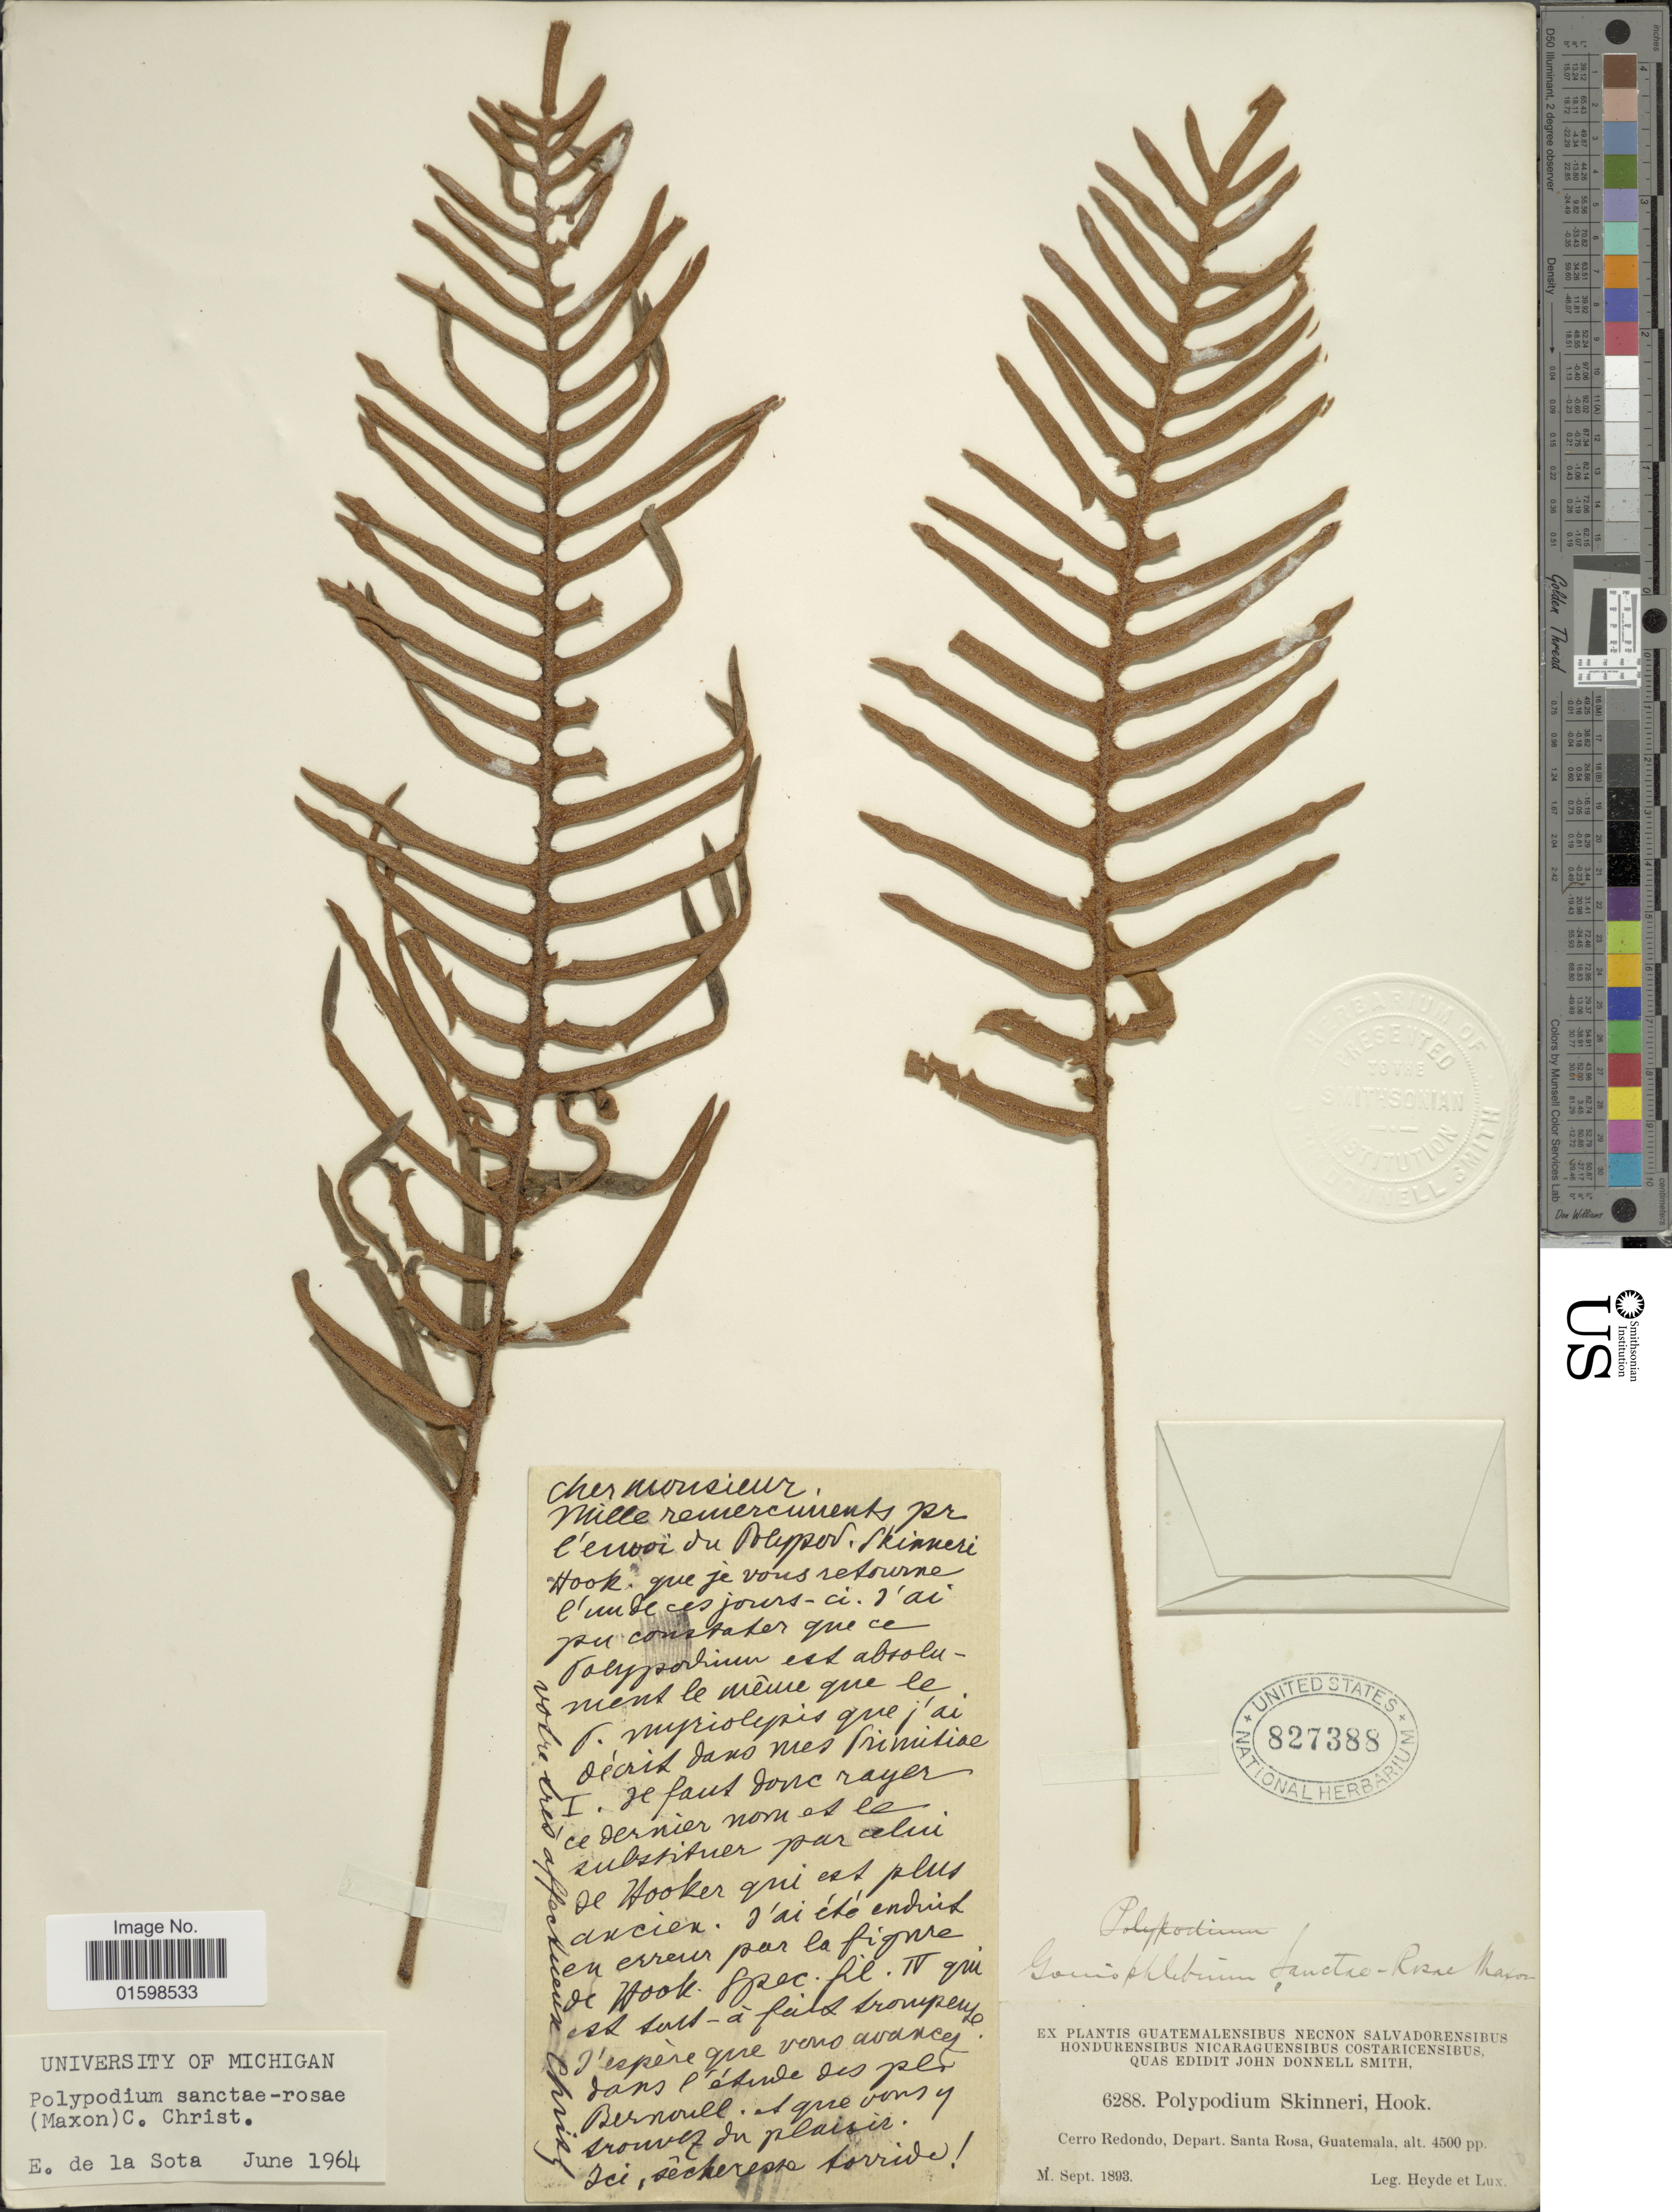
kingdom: Plantae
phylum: Tracheophyta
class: Polypodiopsida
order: Polypodiales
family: Polypodiaceae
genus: Pleopeltis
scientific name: Pleopeltis sanctae-rosae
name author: (Maxon) A.R. Sm. & Tejero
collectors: Heyde & Lux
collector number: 6288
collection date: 1893-09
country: Guatemala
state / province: Santa Rosa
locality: Cerro Redondo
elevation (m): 1372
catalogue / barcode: US 827388